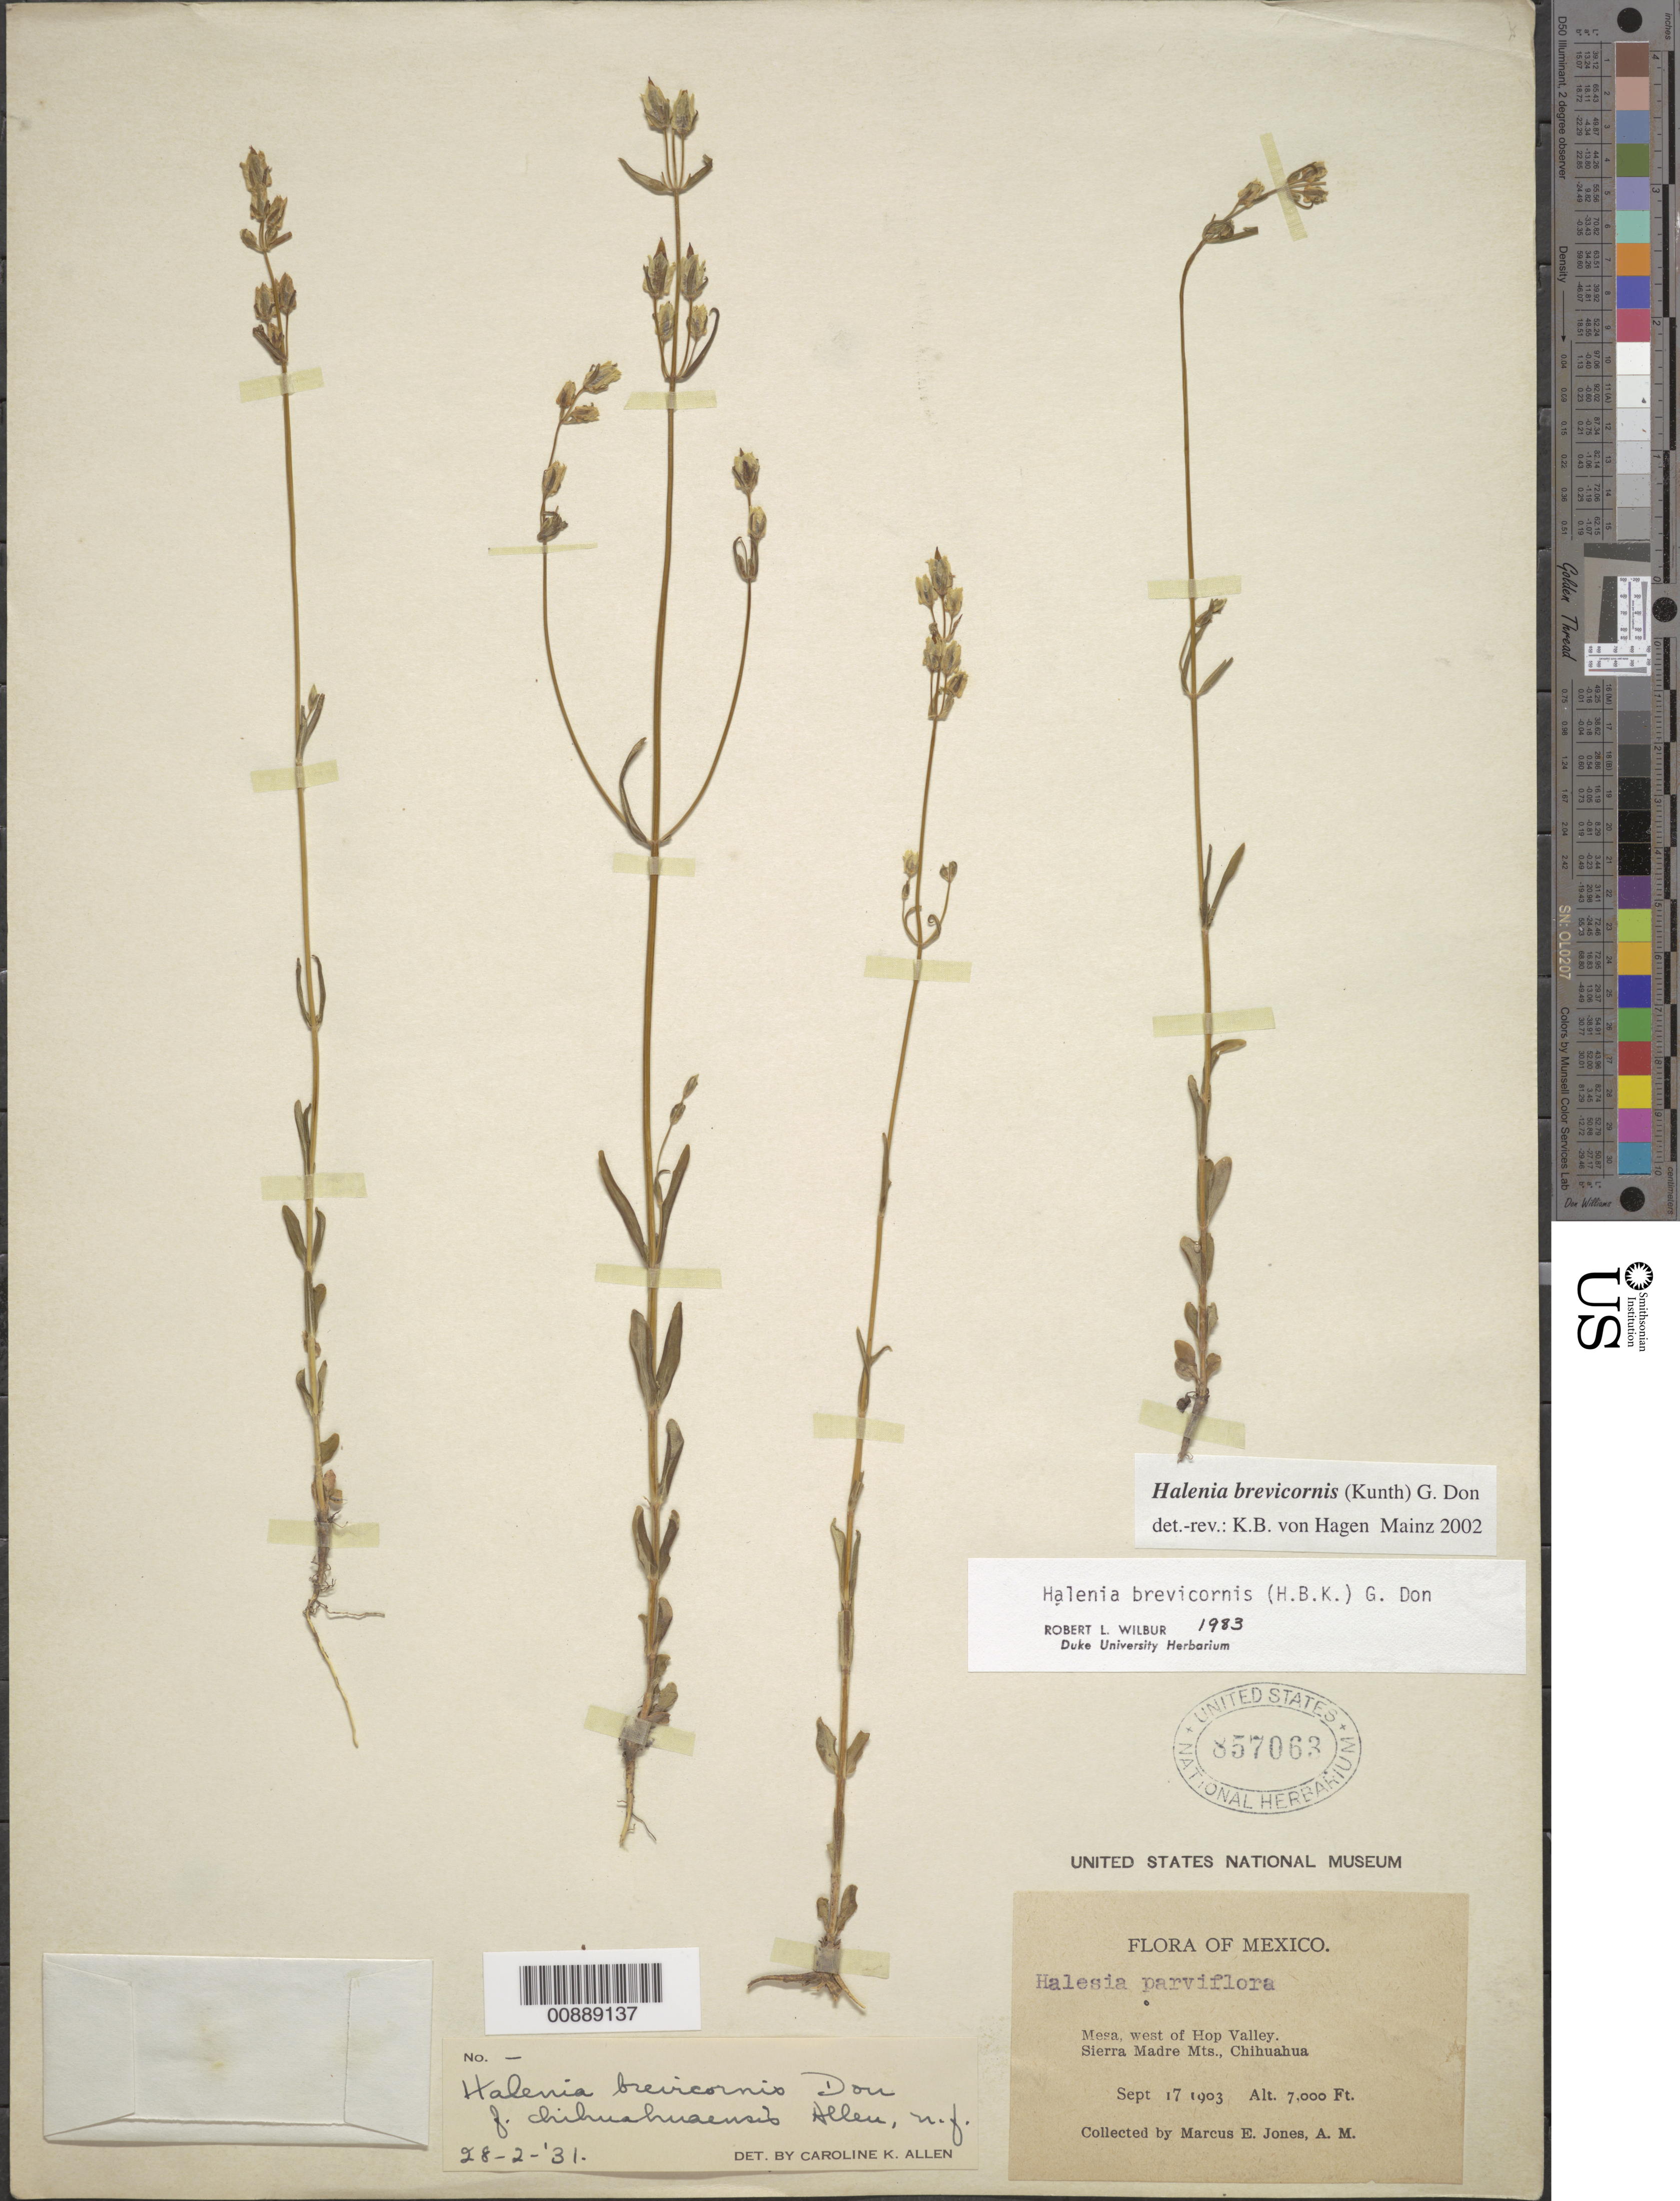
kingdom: Plantae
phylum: Tracheophyta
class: Magnoliopsida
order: Gentianales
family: Gentianaceae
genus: Halenia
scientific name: Halenia brevicornis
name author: (Kunth) G. Don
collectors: M. E. Jones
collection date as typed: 17 Sep 1903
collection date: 1903-09-17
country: Mexico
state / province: Chihuahua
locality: Mesa, west of Hop Valley, Sierra Madre Mts., Chihuahua.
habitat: Mesa.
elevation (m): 2134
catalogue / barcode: US 857063